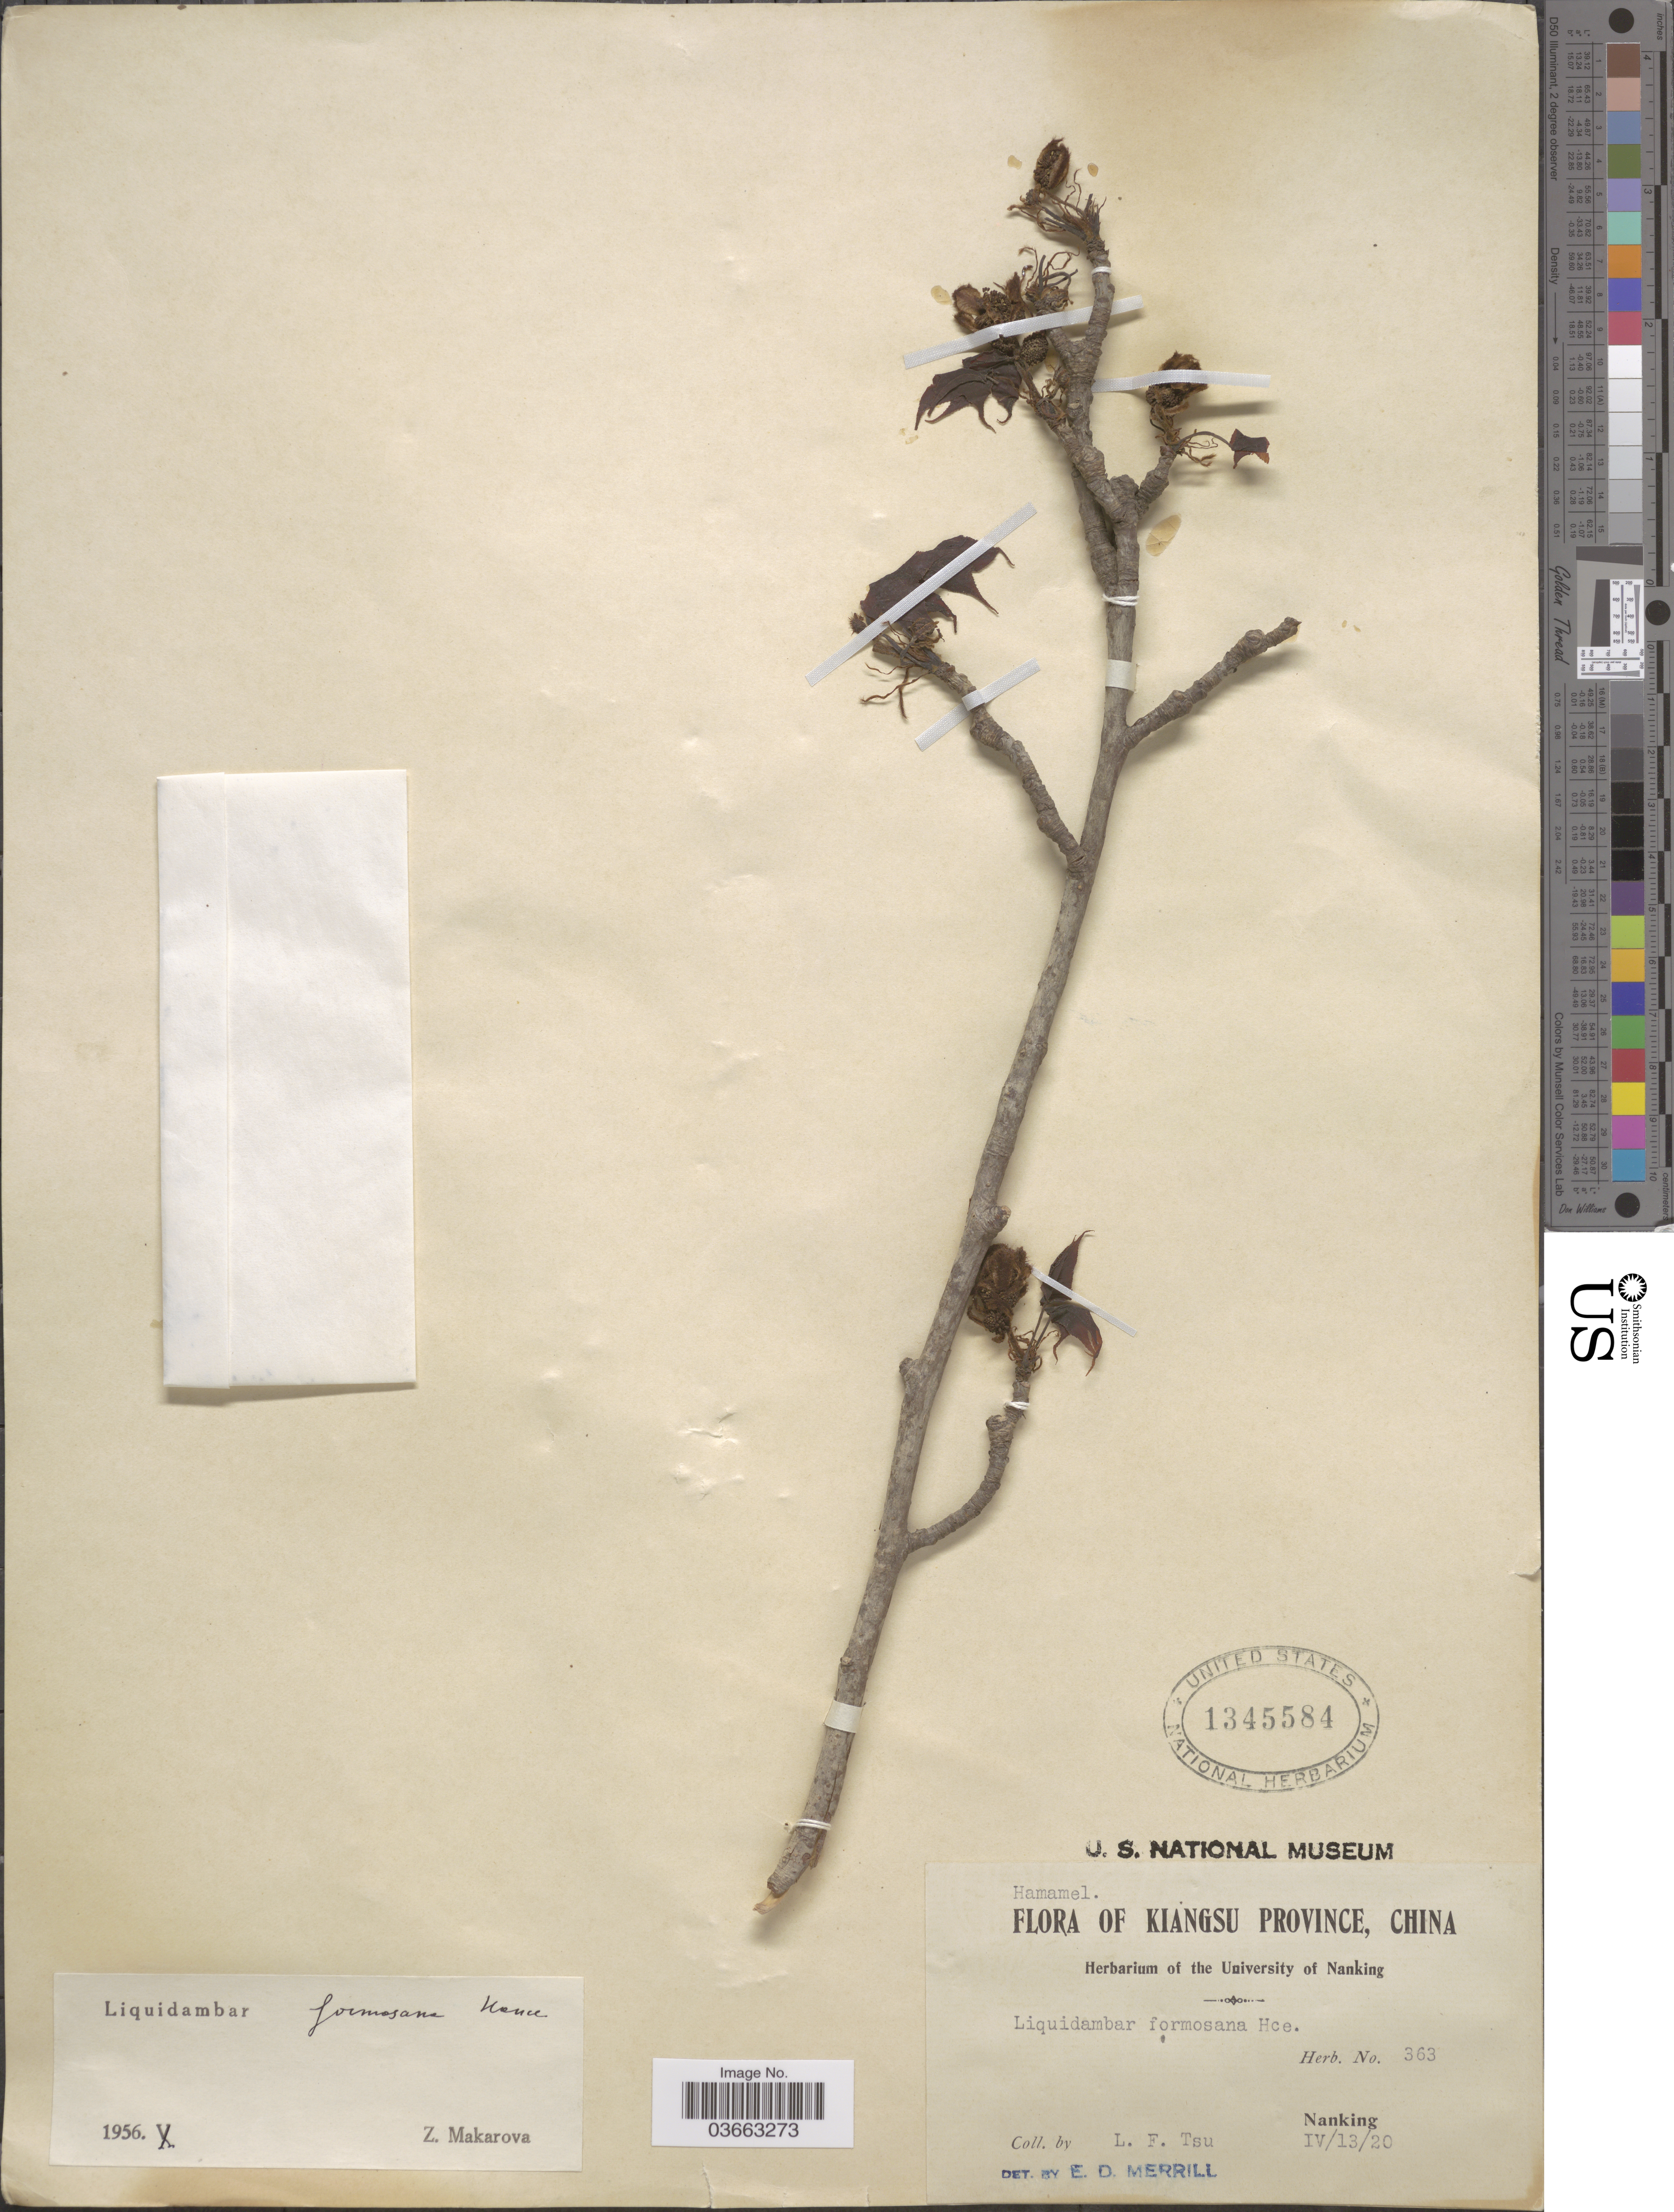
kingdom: Plantae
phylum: Tracheophyta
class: Magnoliopsida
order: Saxifragales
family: Altingiaceae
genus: Liquidambar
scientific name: Liquidambar formosana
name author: Hance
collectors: L. Tsu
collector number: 363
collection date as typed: Transcribed d/m/y: 13/4/20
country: China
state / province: Jiangsu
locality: Kiangsu Province. Nanking.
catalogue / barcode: US 1345584